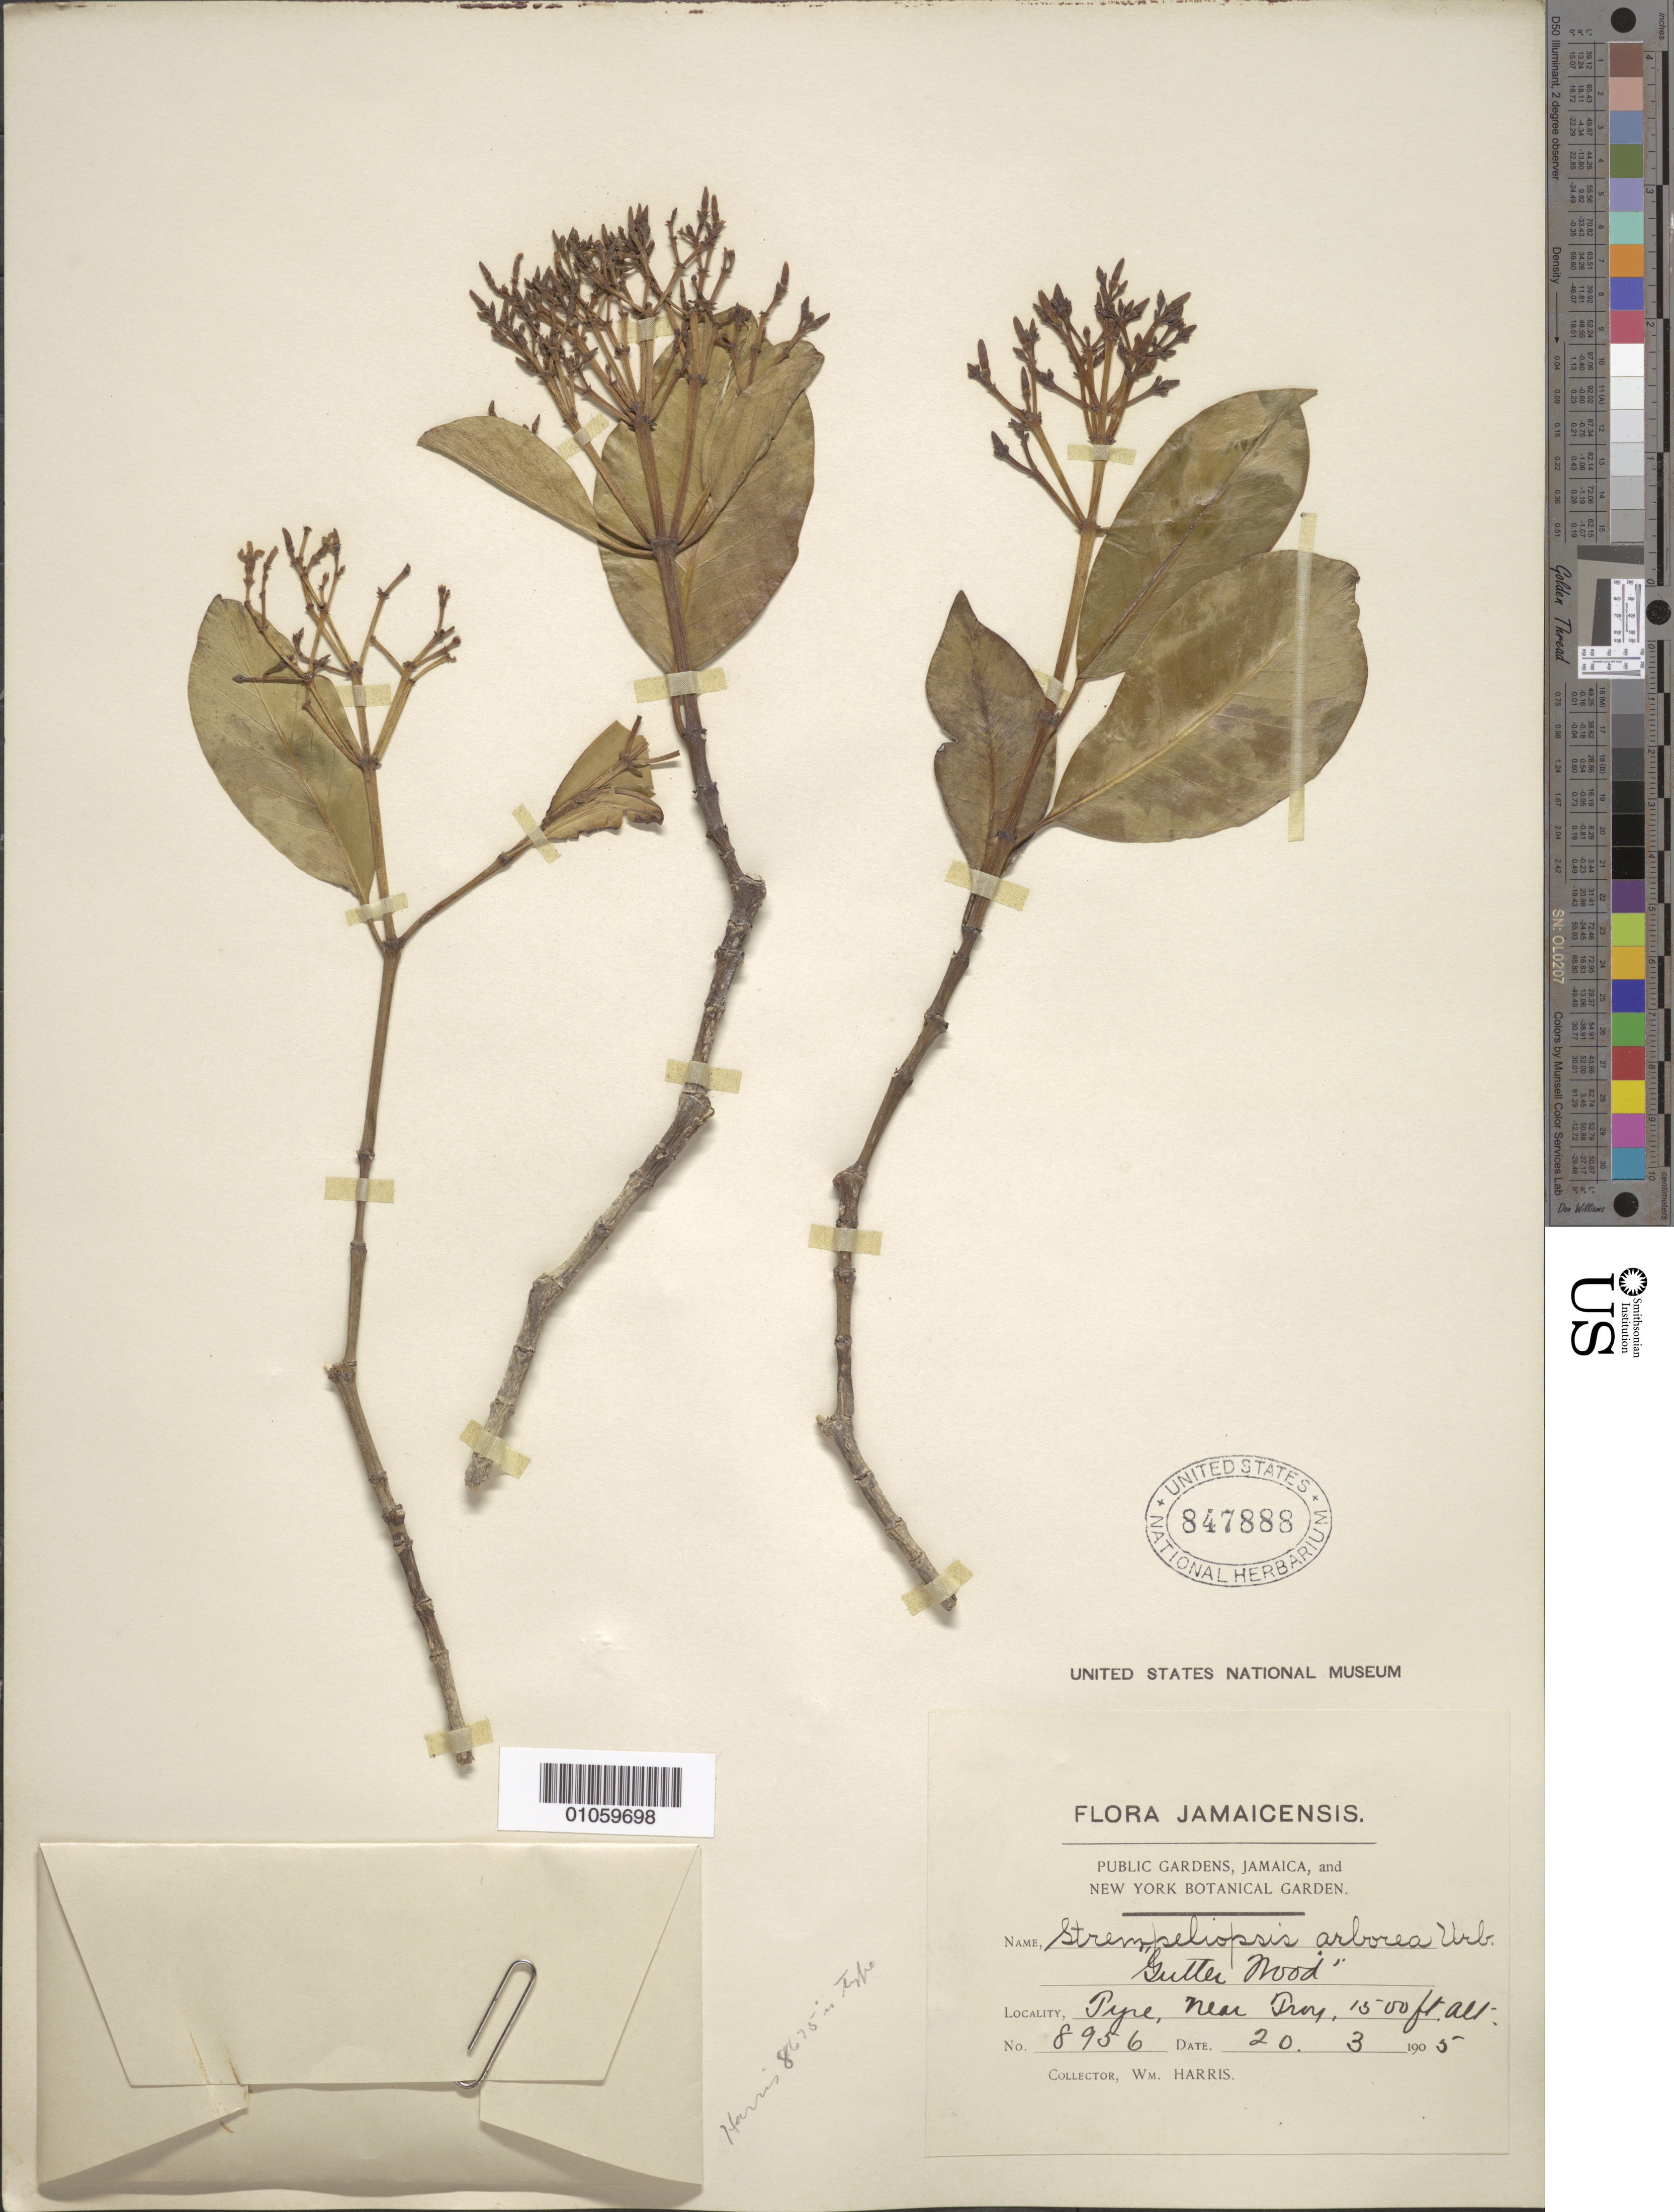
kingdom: Plantae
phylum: Tracheophyta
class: Magnoliopsida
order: Gentianales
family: Apocynaceae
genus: Strempeliopsis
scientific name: Strempeliopsis arborea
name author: Urb.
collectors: W. Harris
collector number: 8956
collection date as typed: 20 Mar 1905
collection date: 1905-03-20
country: Jamaica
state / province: Trelawny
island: Jamaica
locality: Near Troy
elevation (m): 457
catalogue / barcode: US 847888